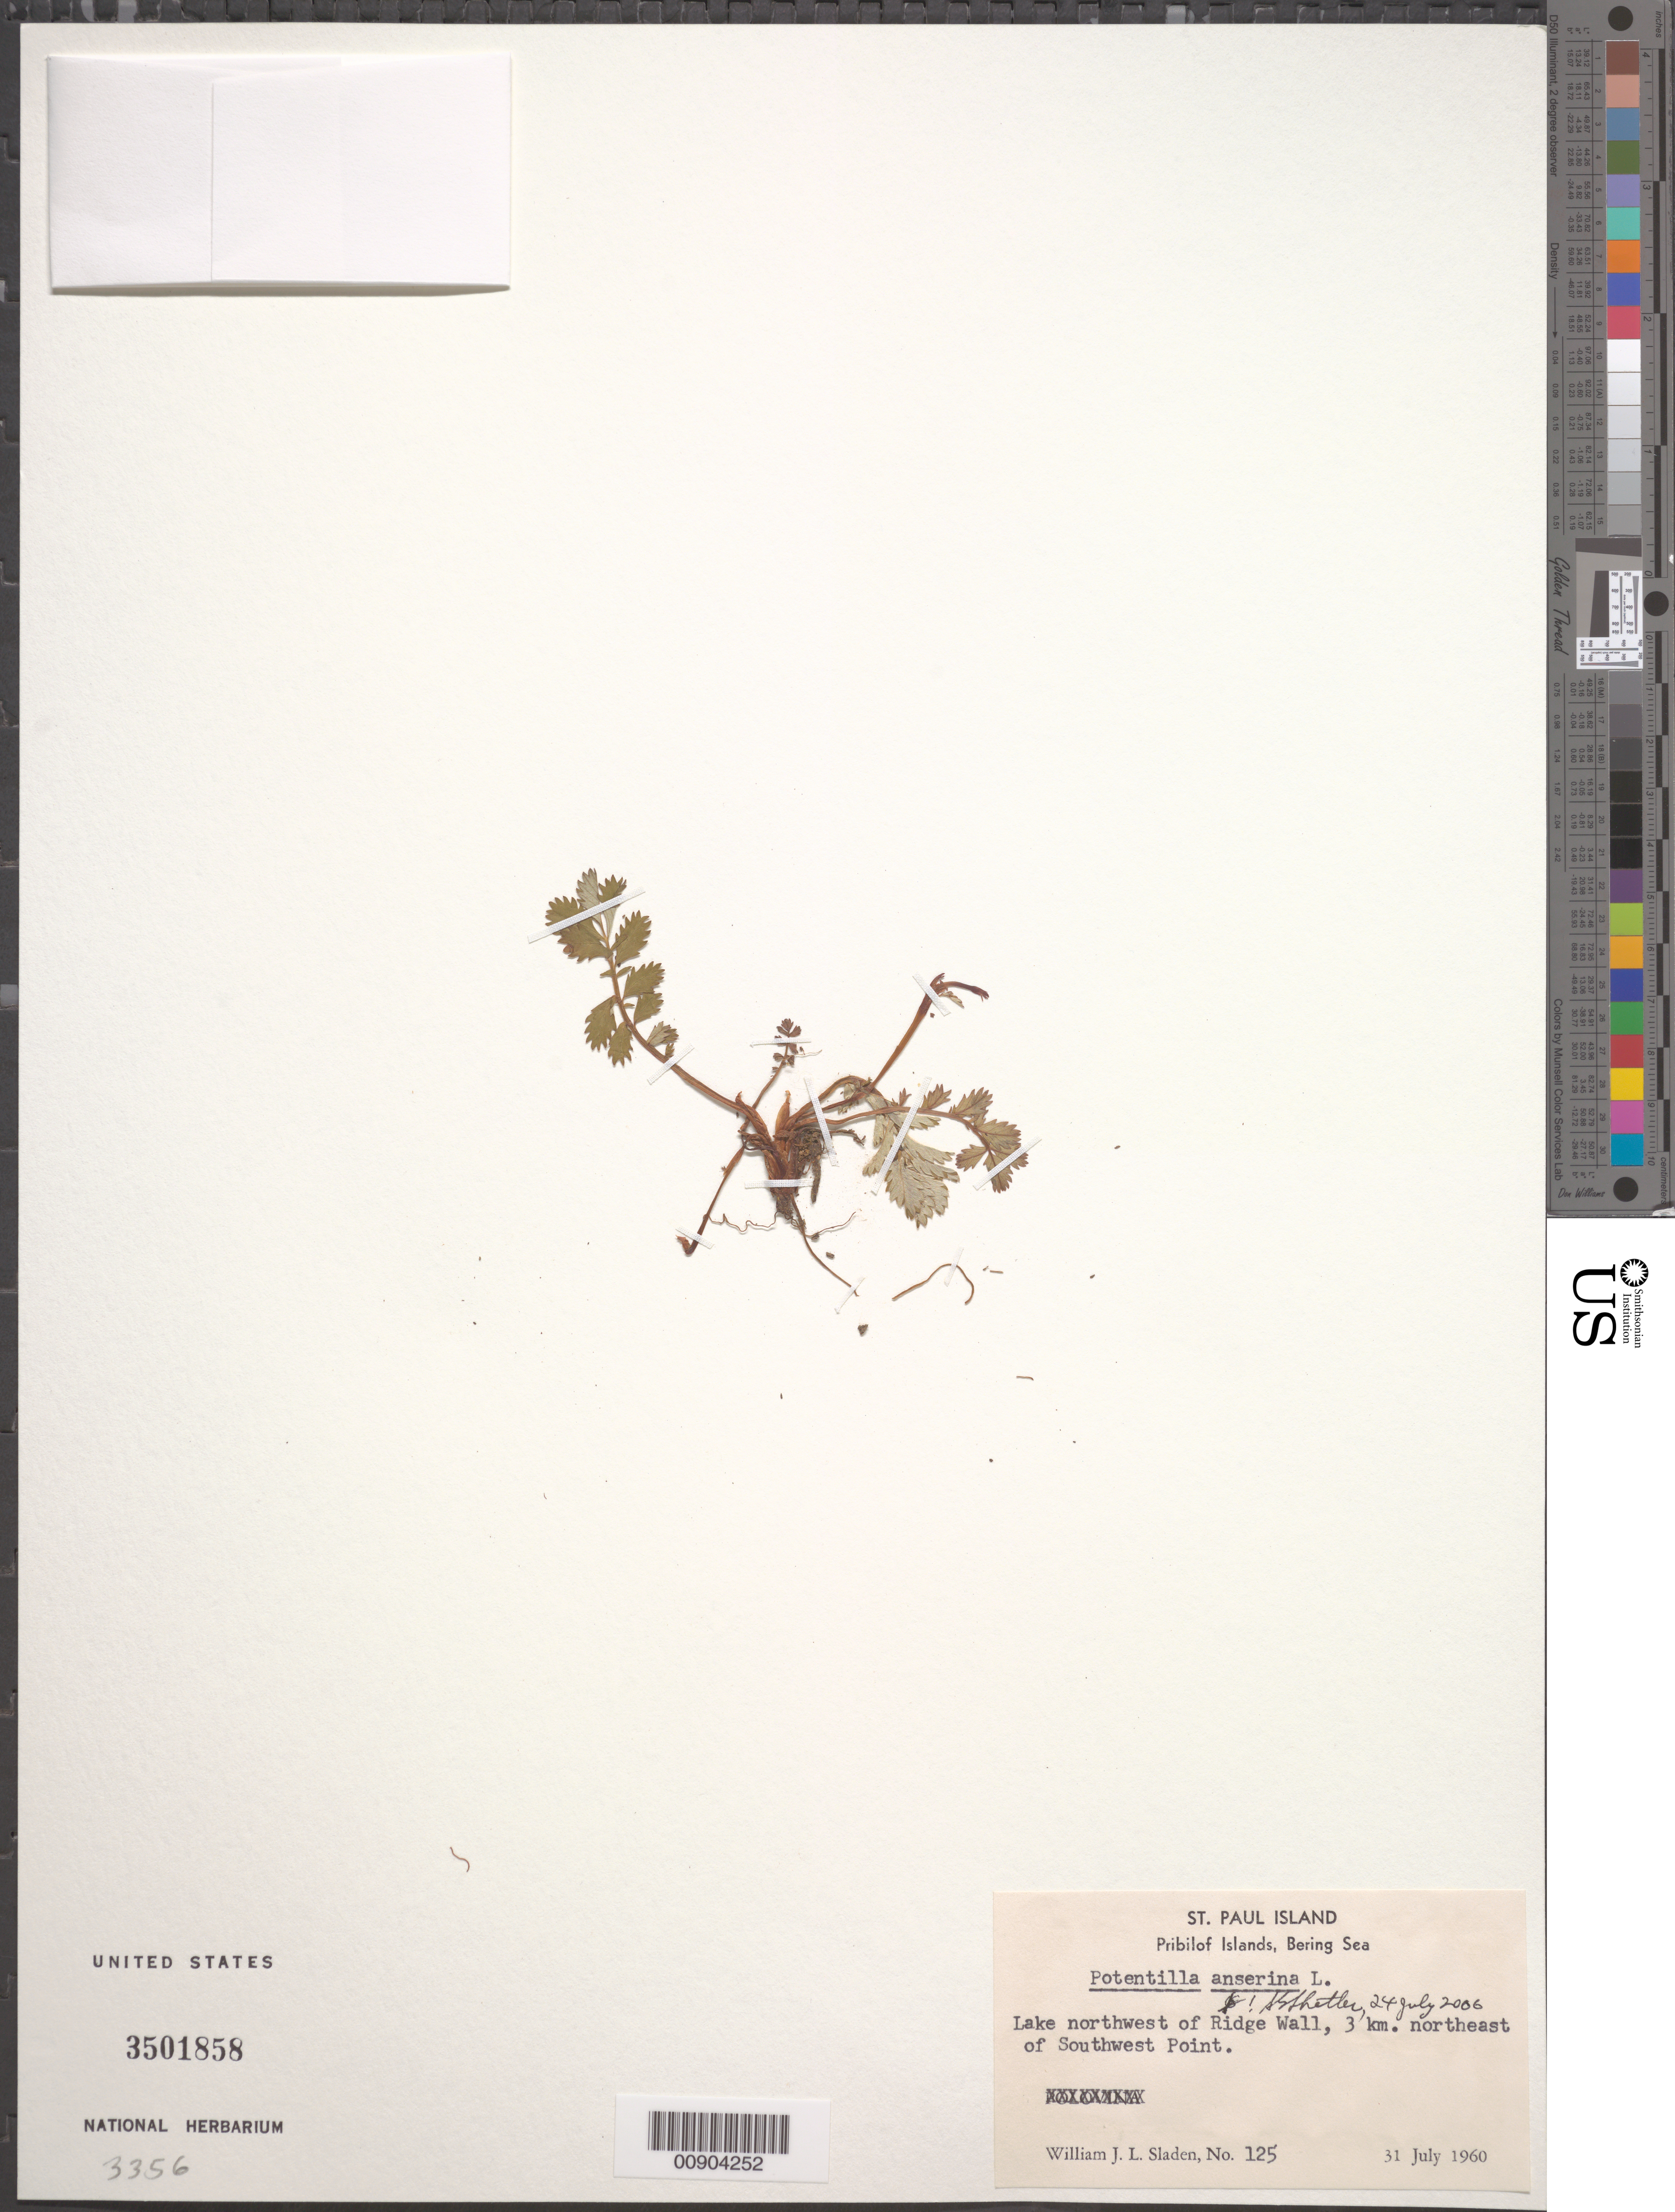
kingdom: Plantae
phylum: Tracheophyta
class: Magnoliopsida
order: Rosales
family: Rosaceae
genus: Argentina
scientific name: Argentina anserina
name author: (L.) Rydb.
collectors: W. Sladen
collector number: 125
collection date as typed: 31 Jul 1960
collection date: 1960-07-31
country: United States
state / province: Alaska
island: St. Paul Island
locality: St. Paul Island. Lake northwest of Ridge Wall, 3 km. east of Southwest Point., Bering Sea, Pribilof Islands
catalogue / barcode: US 3501858